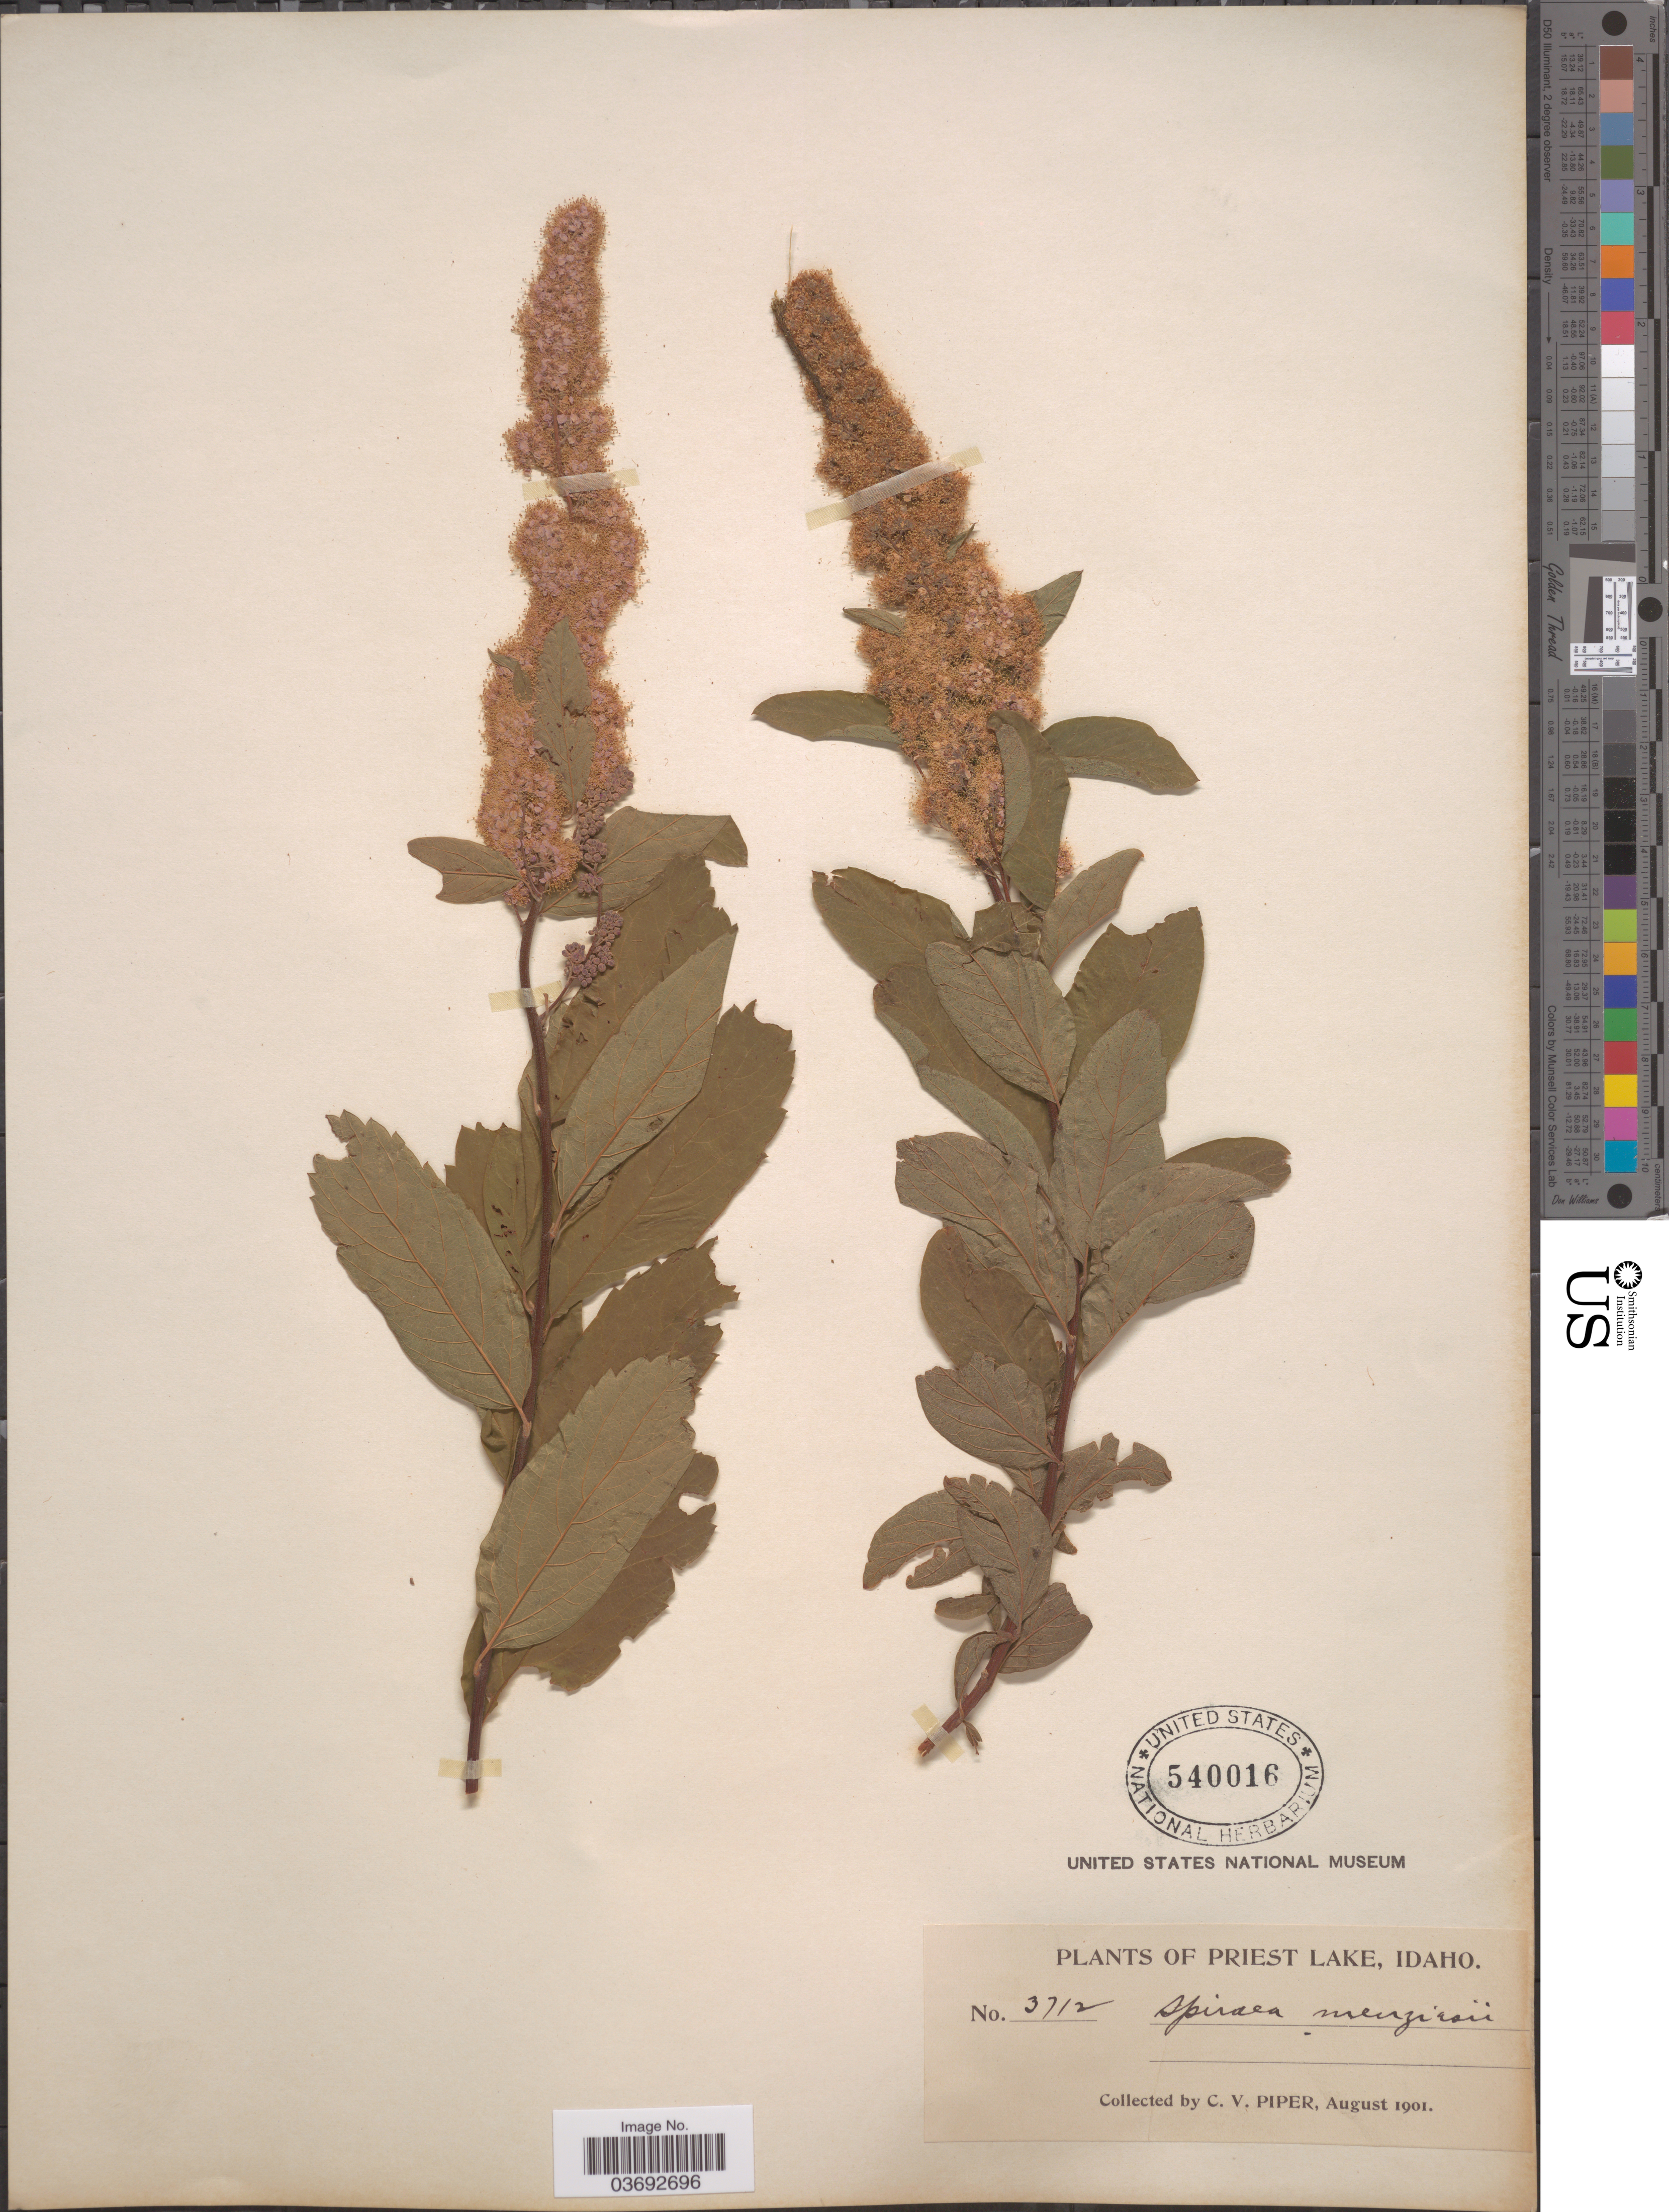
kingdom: Plantae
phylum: Tracheophyta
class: Magnoliopsida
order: Rosales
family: Rosaceae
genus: Spiraea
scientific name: Spiraea menziesii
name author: Hook.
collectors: C. V. Piper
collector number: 3712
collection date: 1901-08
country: United States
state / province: Idaho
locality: Priest Lake.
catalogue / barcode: US 540016